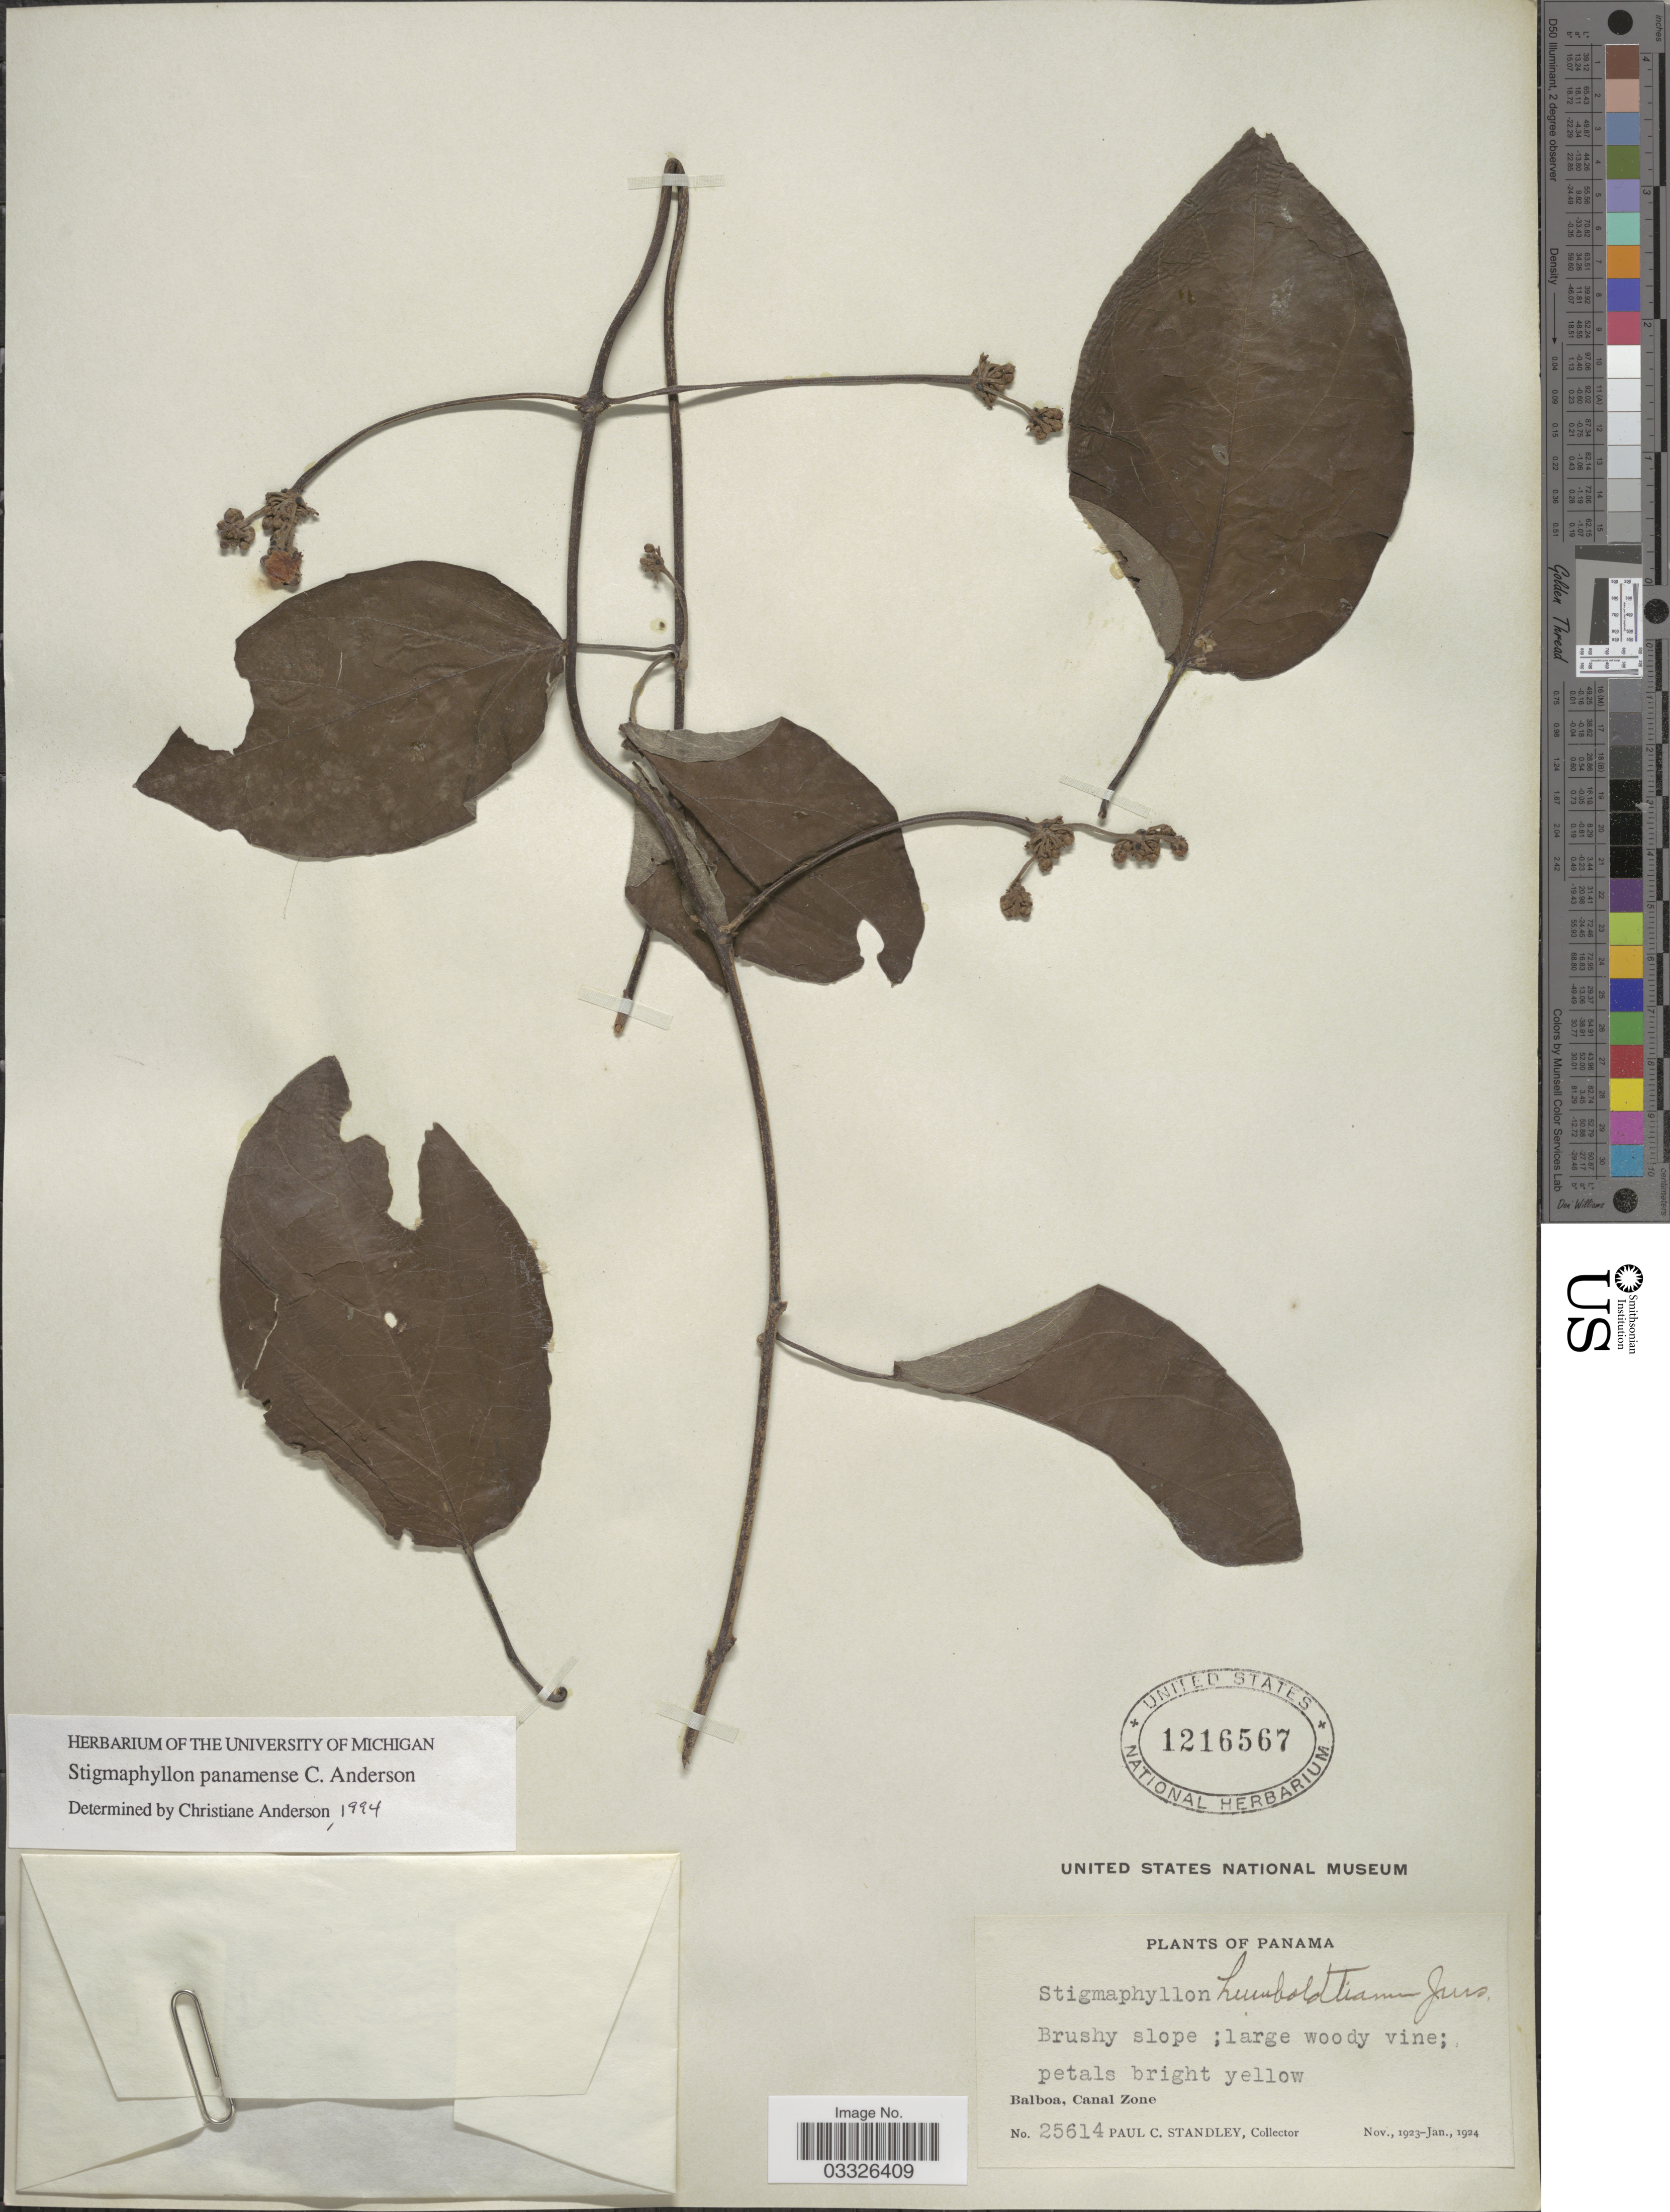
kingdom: Plantae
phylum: Tracheophyta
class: Magnoliopsida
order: Malpighiales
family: Malpighiaceae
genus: Stigmaphyllon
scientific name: Stigmaphyllon panamense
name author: C.E. Anderson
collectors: P. C. Standley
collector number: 25614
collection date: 1923-11/1924-01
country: Panama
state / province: Colón / Panamá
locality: Balboa, Canal Zone.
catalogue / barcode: US 1216567